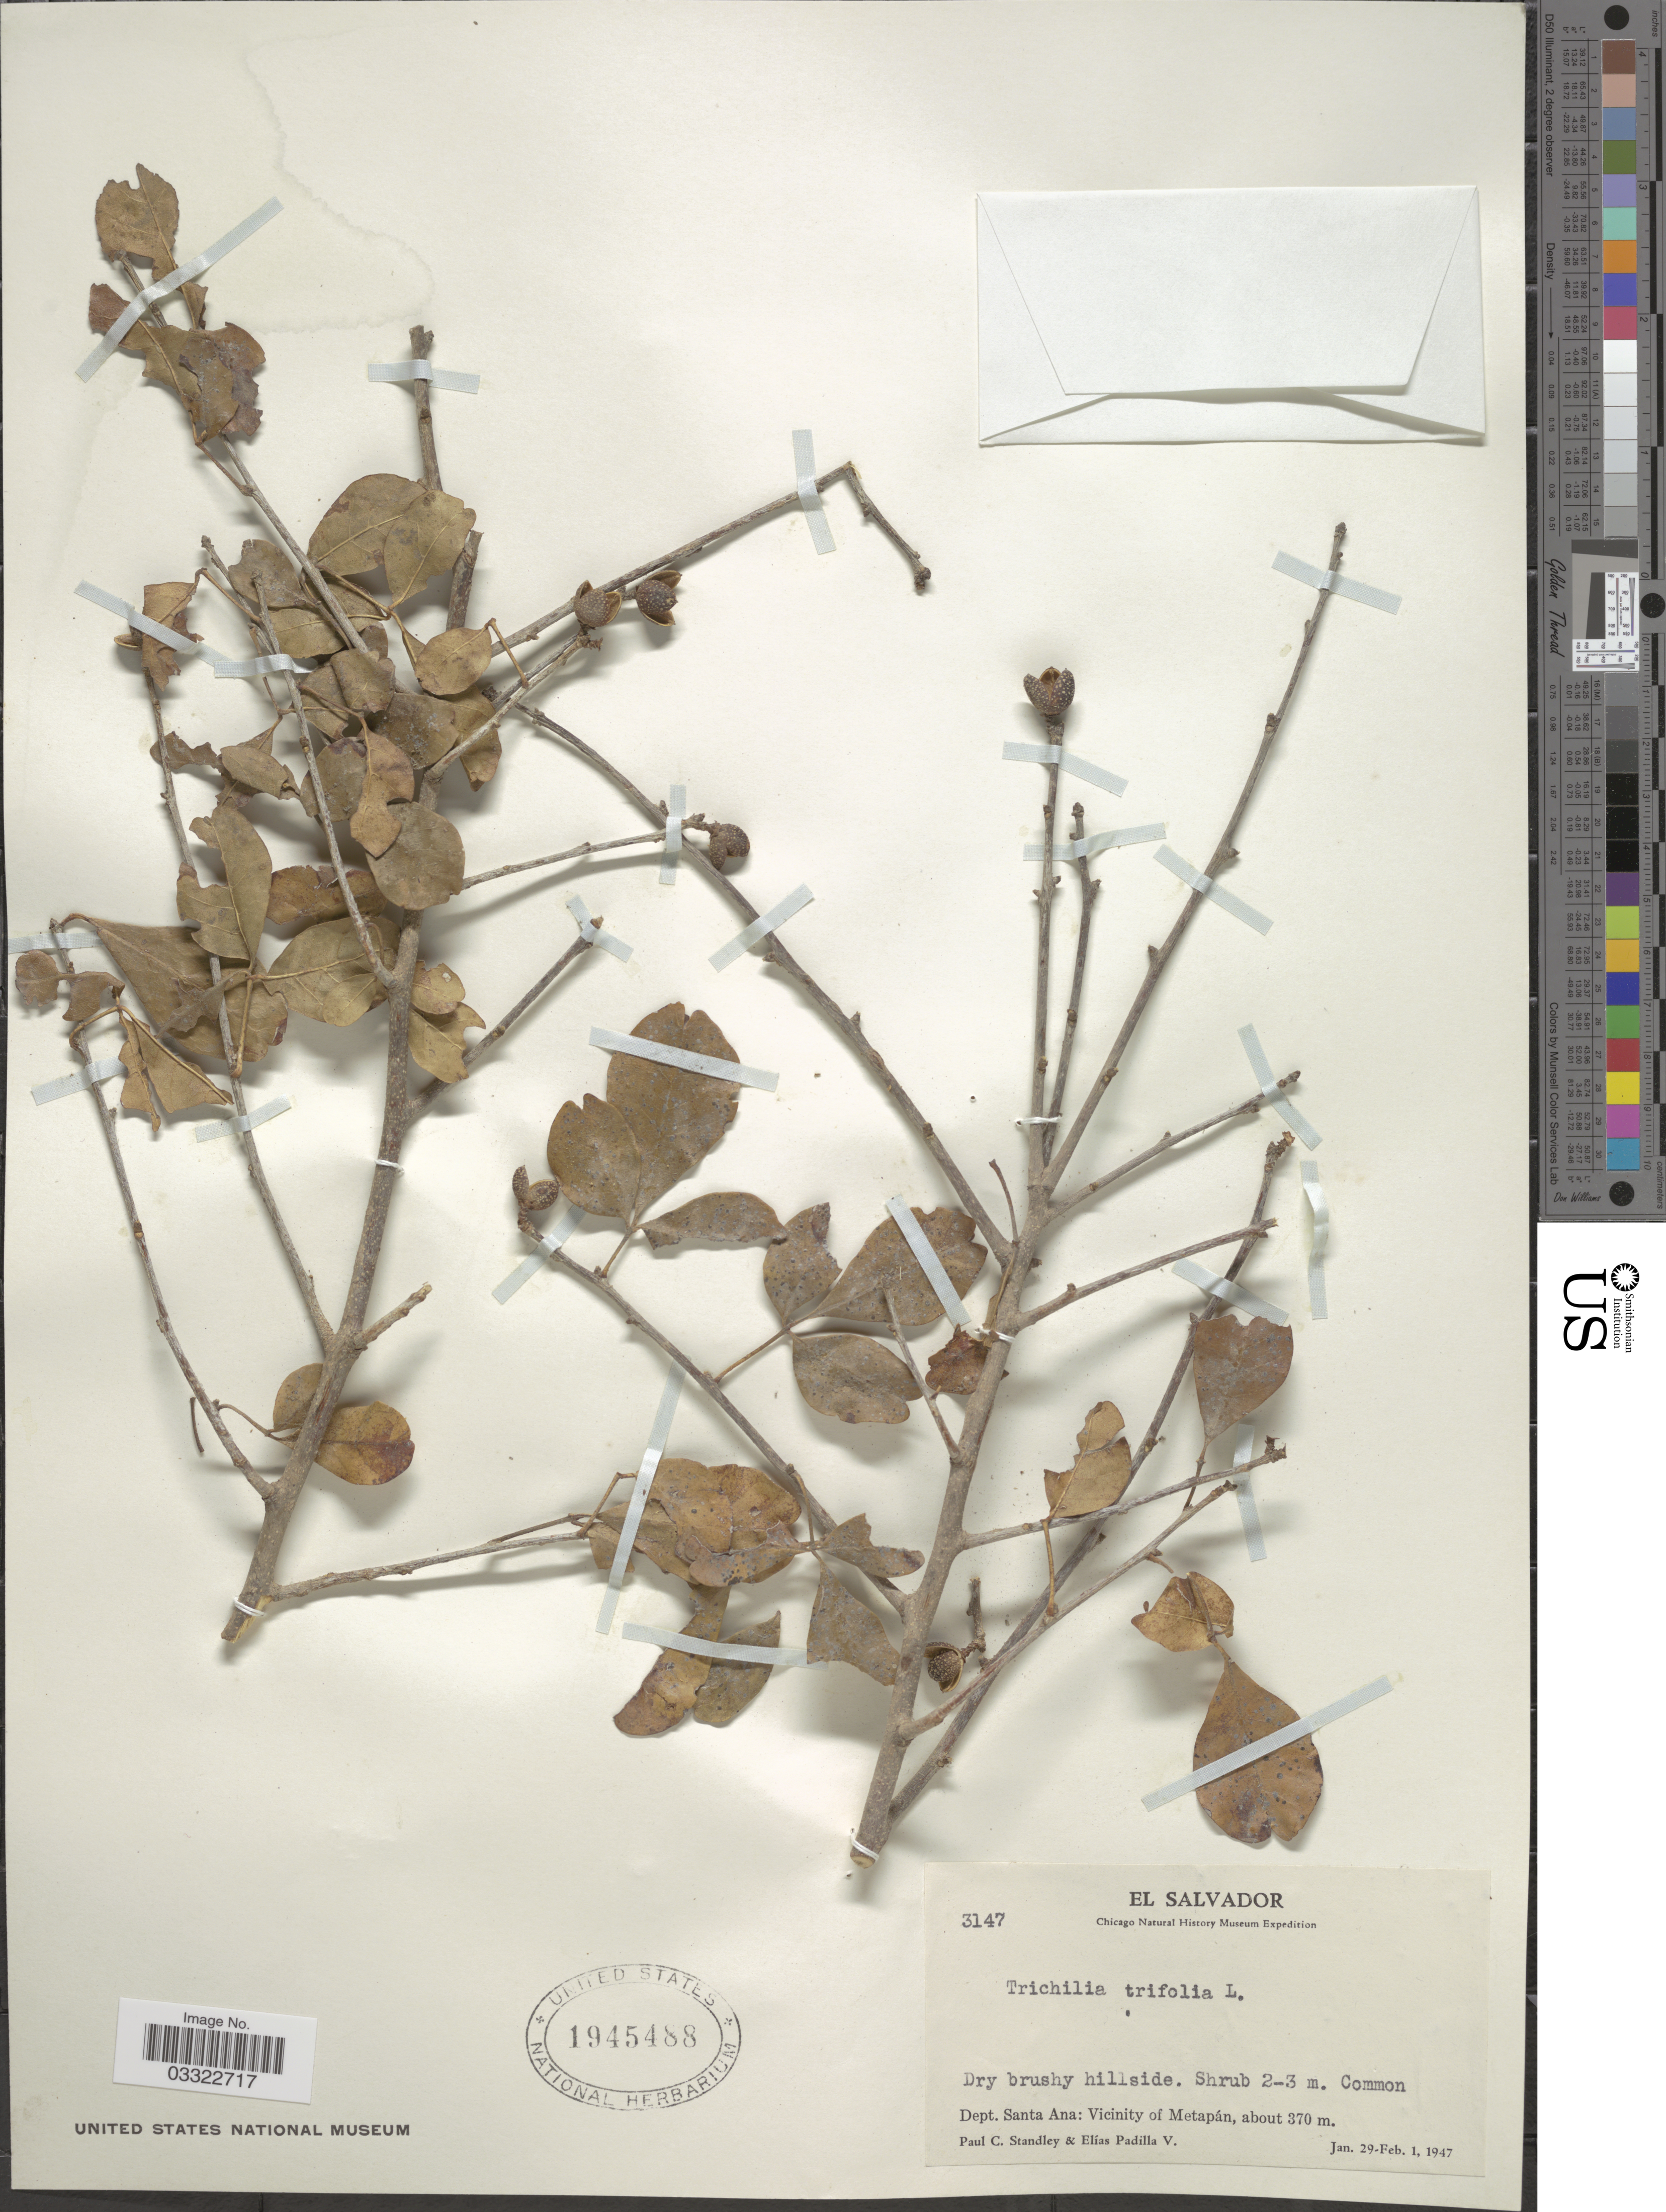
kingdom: Plantae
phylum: Tracheophyta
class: Magnoliopsida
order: Sapindales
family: Meliaceae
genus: Trichilia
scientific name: Trichilia trifolia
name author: L.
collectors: P. C. Standley & E. Padilla V.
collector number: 3147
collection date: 1947-01-29/1947-02-01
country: El Salvador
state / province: Santa Ana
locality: Dept. Santa Ana: Vicinity of Metapán.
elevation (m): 370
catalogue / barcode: US 1945488